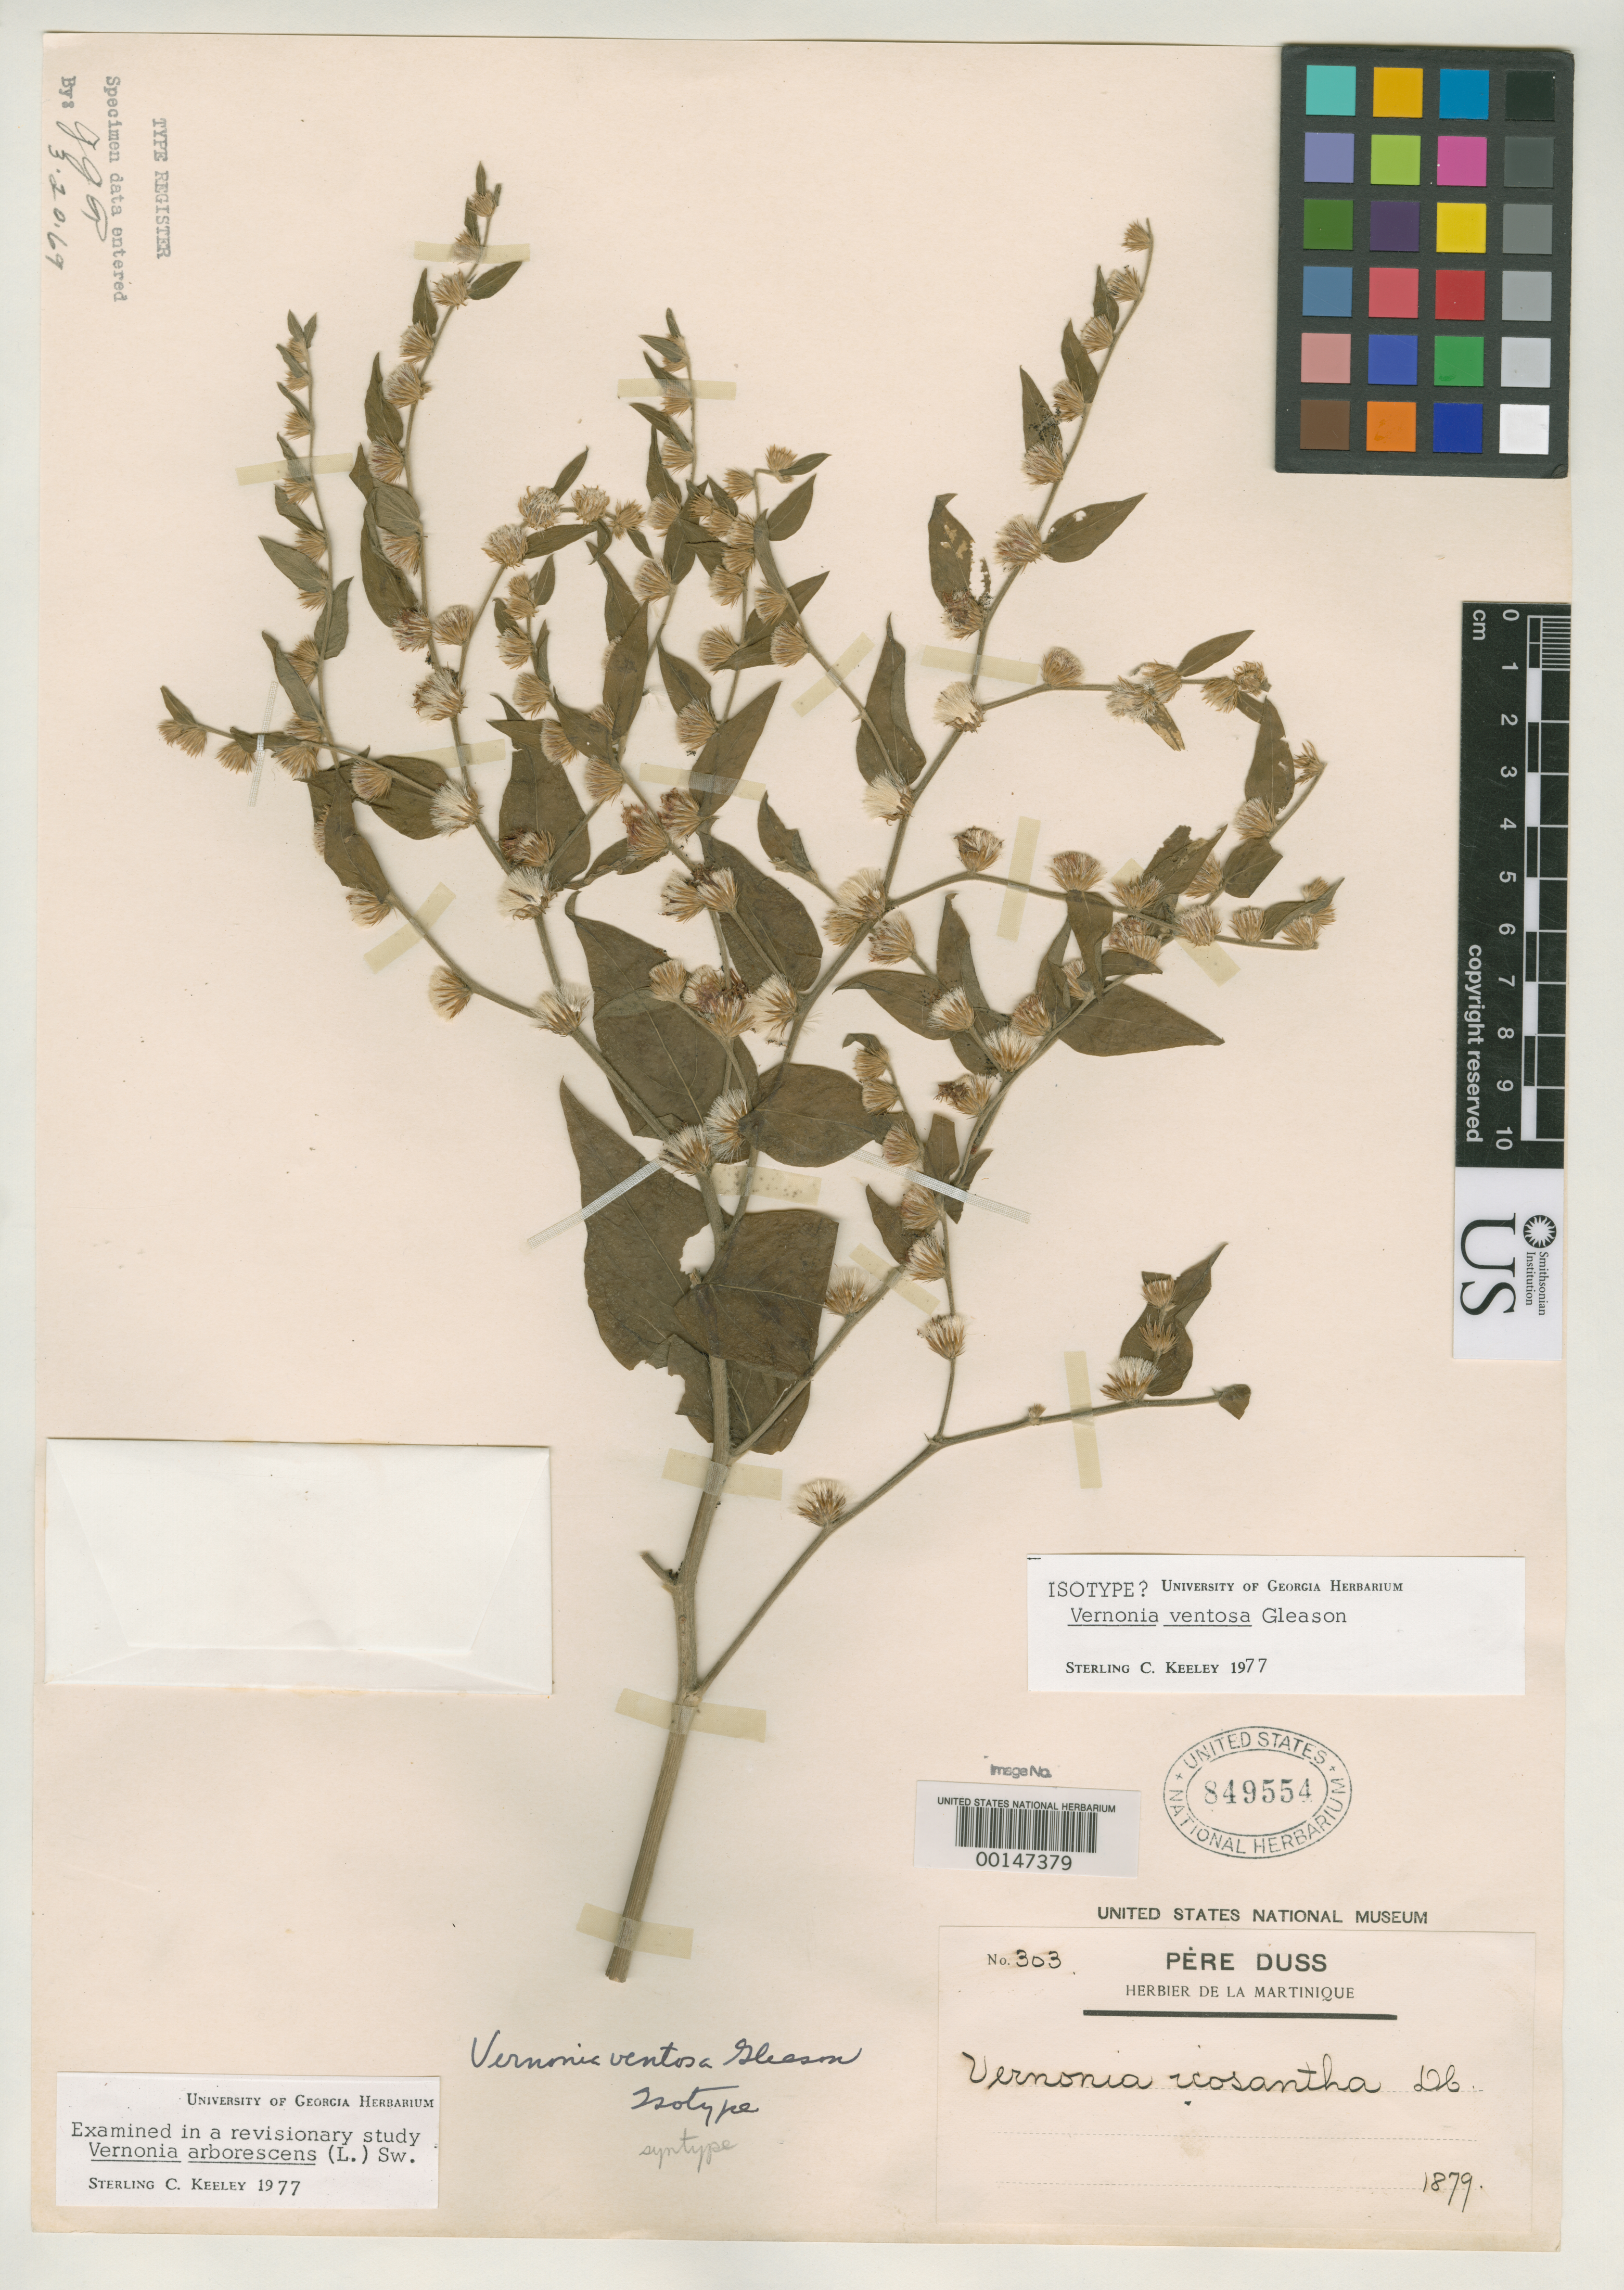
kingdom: Plantae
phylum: Tracheophyta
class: Magnoliopsida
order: Asterales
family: Asteraceae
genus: Vernonia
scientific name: Vernonia ventosa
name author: Gleason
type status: Syntype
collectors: Père Duss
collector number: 303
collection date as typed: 1879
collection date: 1879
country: Martinique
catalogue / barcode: US 849554